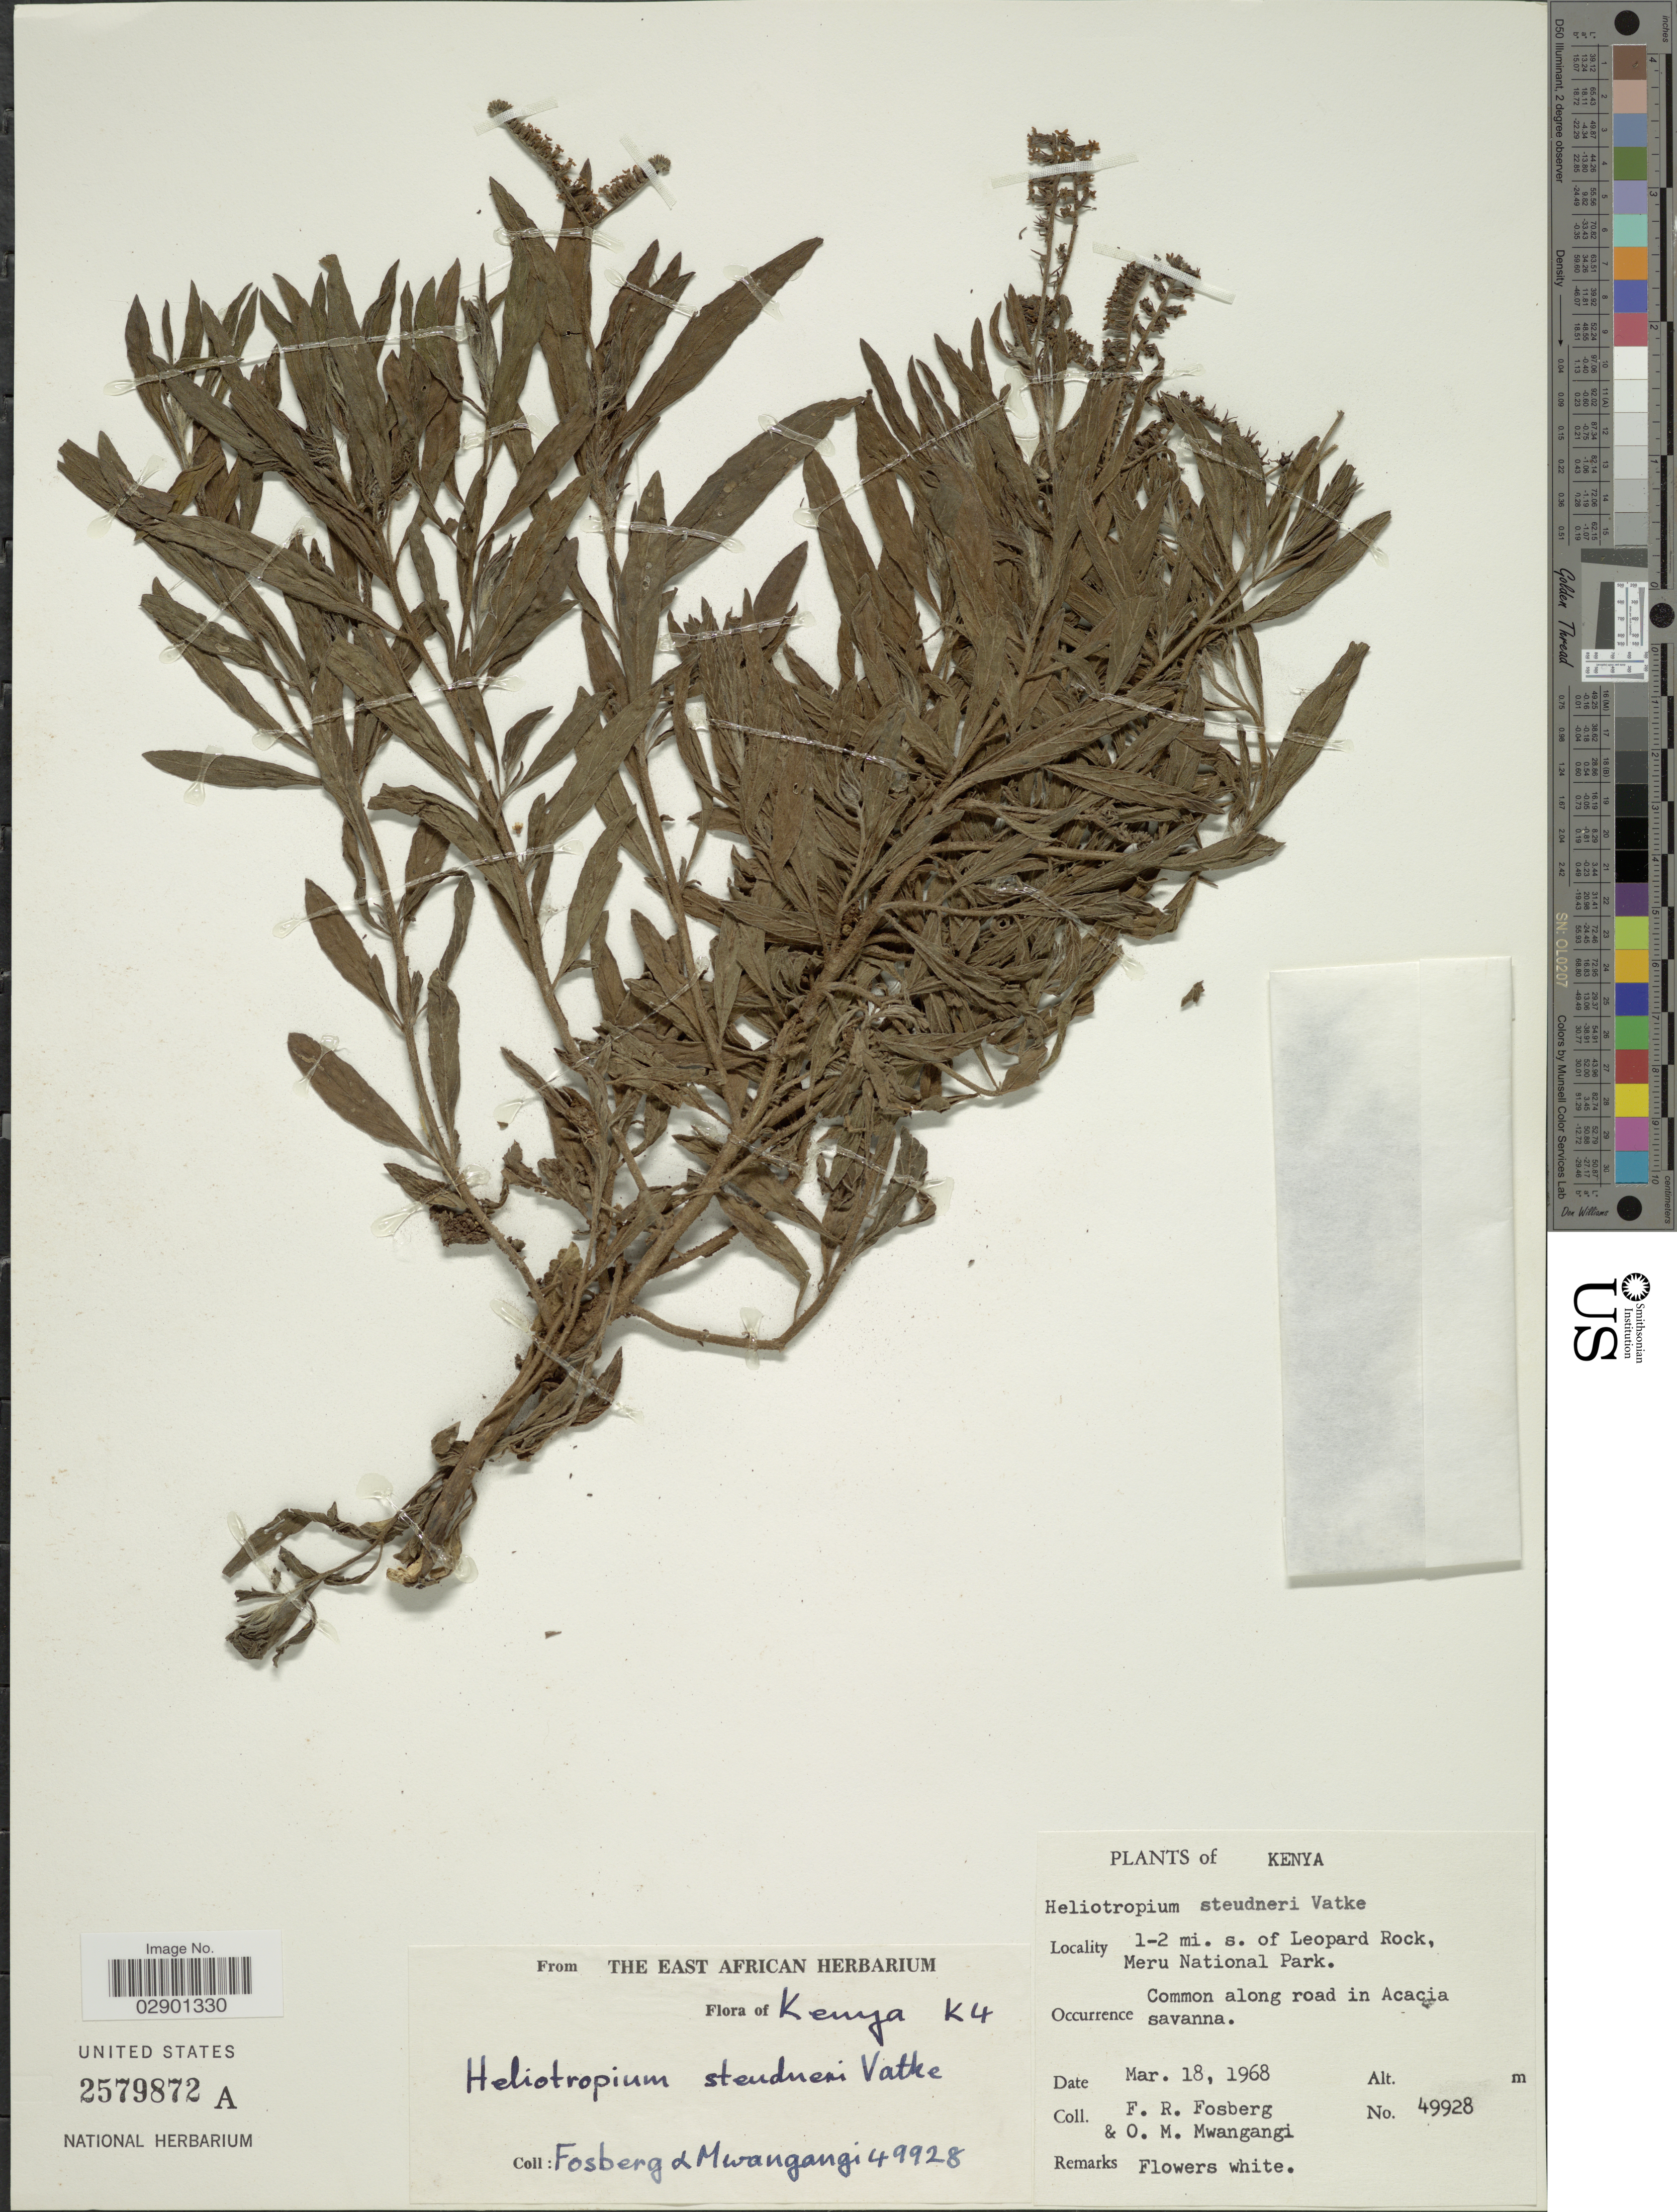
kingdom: Plantae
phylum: Tracheophyta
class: Magnoliopsida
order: Boraginales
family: Heliotropiaceae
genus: Heliotropium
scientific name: Heliotropium steudneri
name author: Vatke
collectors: F. R. Fosberg & O. M. Mwangangi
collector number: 49928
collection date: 1968-03-18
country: Kenya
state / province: Meru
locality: K4. 1-2 mi. s. of Leopard Rock, Meru National Park.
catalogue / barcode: US 2579872A